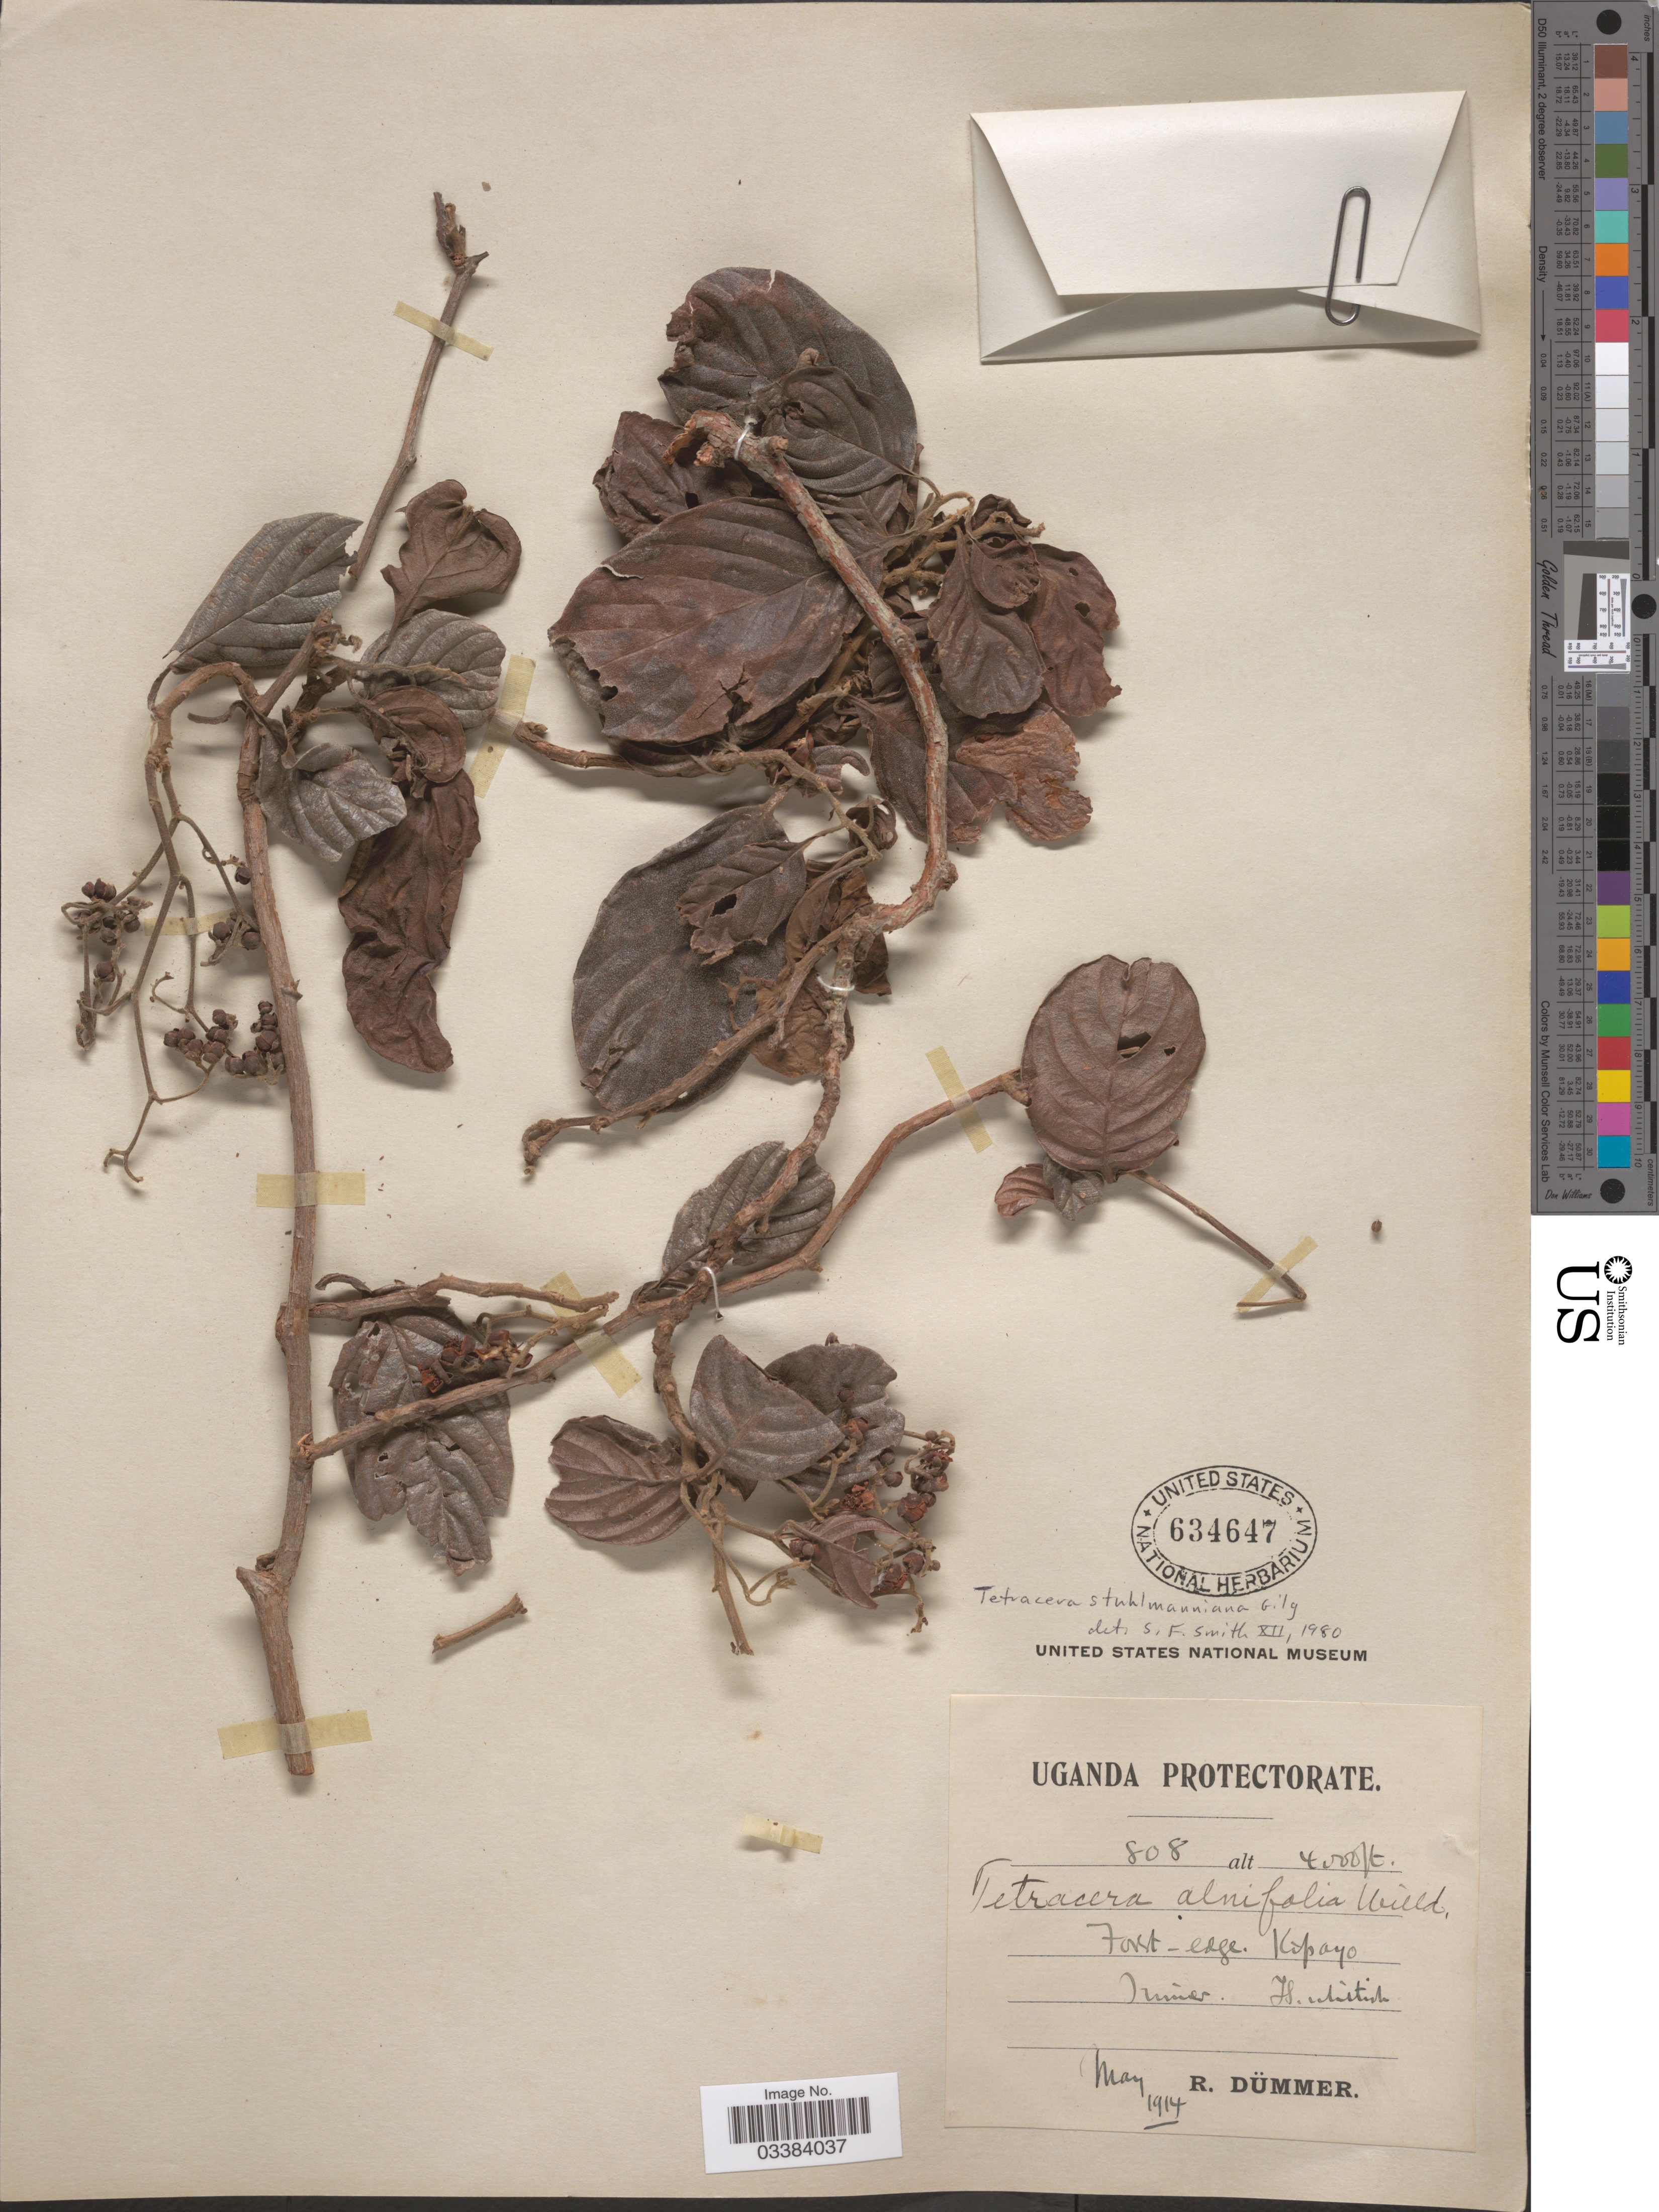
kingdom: Plantae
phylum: Tracheophyta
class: Magnoliopsida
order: Dilleniales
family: Dilleniaceae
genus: Tetracera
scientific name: Tetracera stuhlmanniana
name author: Gilg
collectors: R. A. Dümmer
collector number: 808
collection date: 1914-05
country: Uganda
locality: Kipayo.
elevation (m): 1219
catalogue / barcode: US 634647